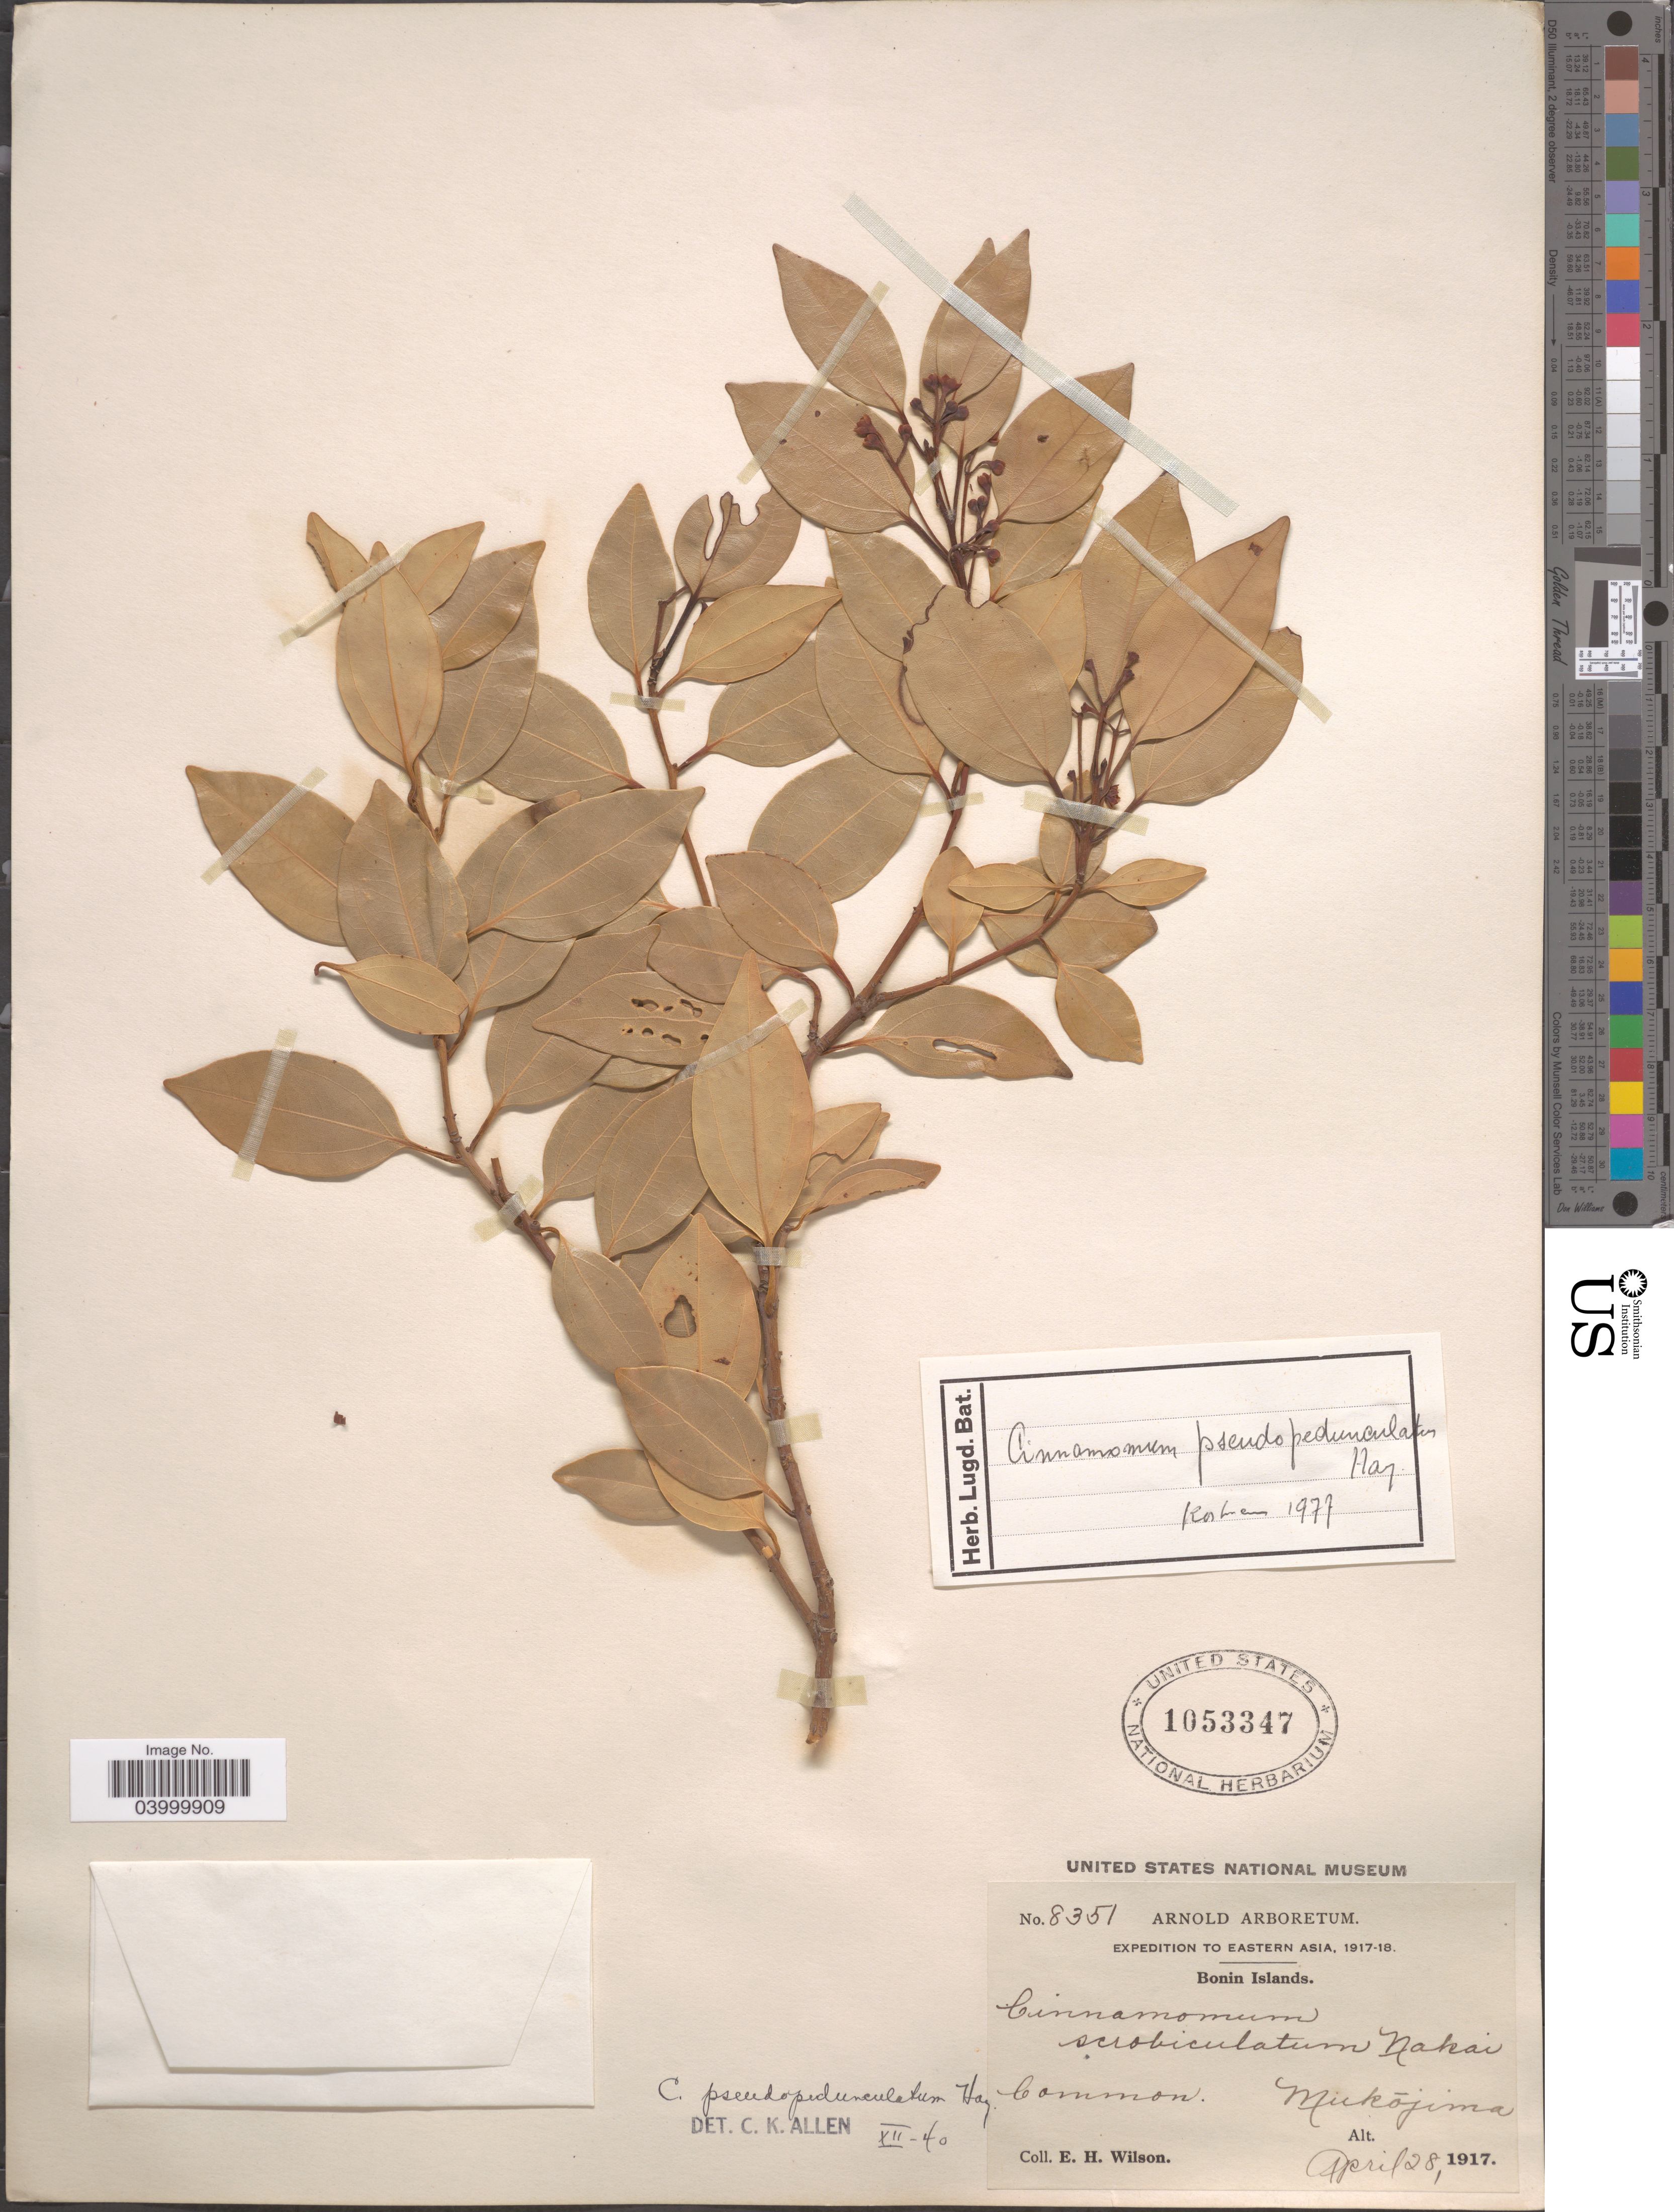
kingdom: Plantae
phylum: Tracheophyta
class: Magnoliopsida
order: Laurales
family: Lauraceae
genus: Cinnamomum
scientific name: Cinnamomum pseudopedunculatum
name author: Hayata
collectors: E. Wilson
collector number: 8351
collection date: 1917-04-28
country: Japan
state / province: Tokyo, Federal City of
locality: Bonin Islands. Mickojima.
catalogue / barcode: US 1053347